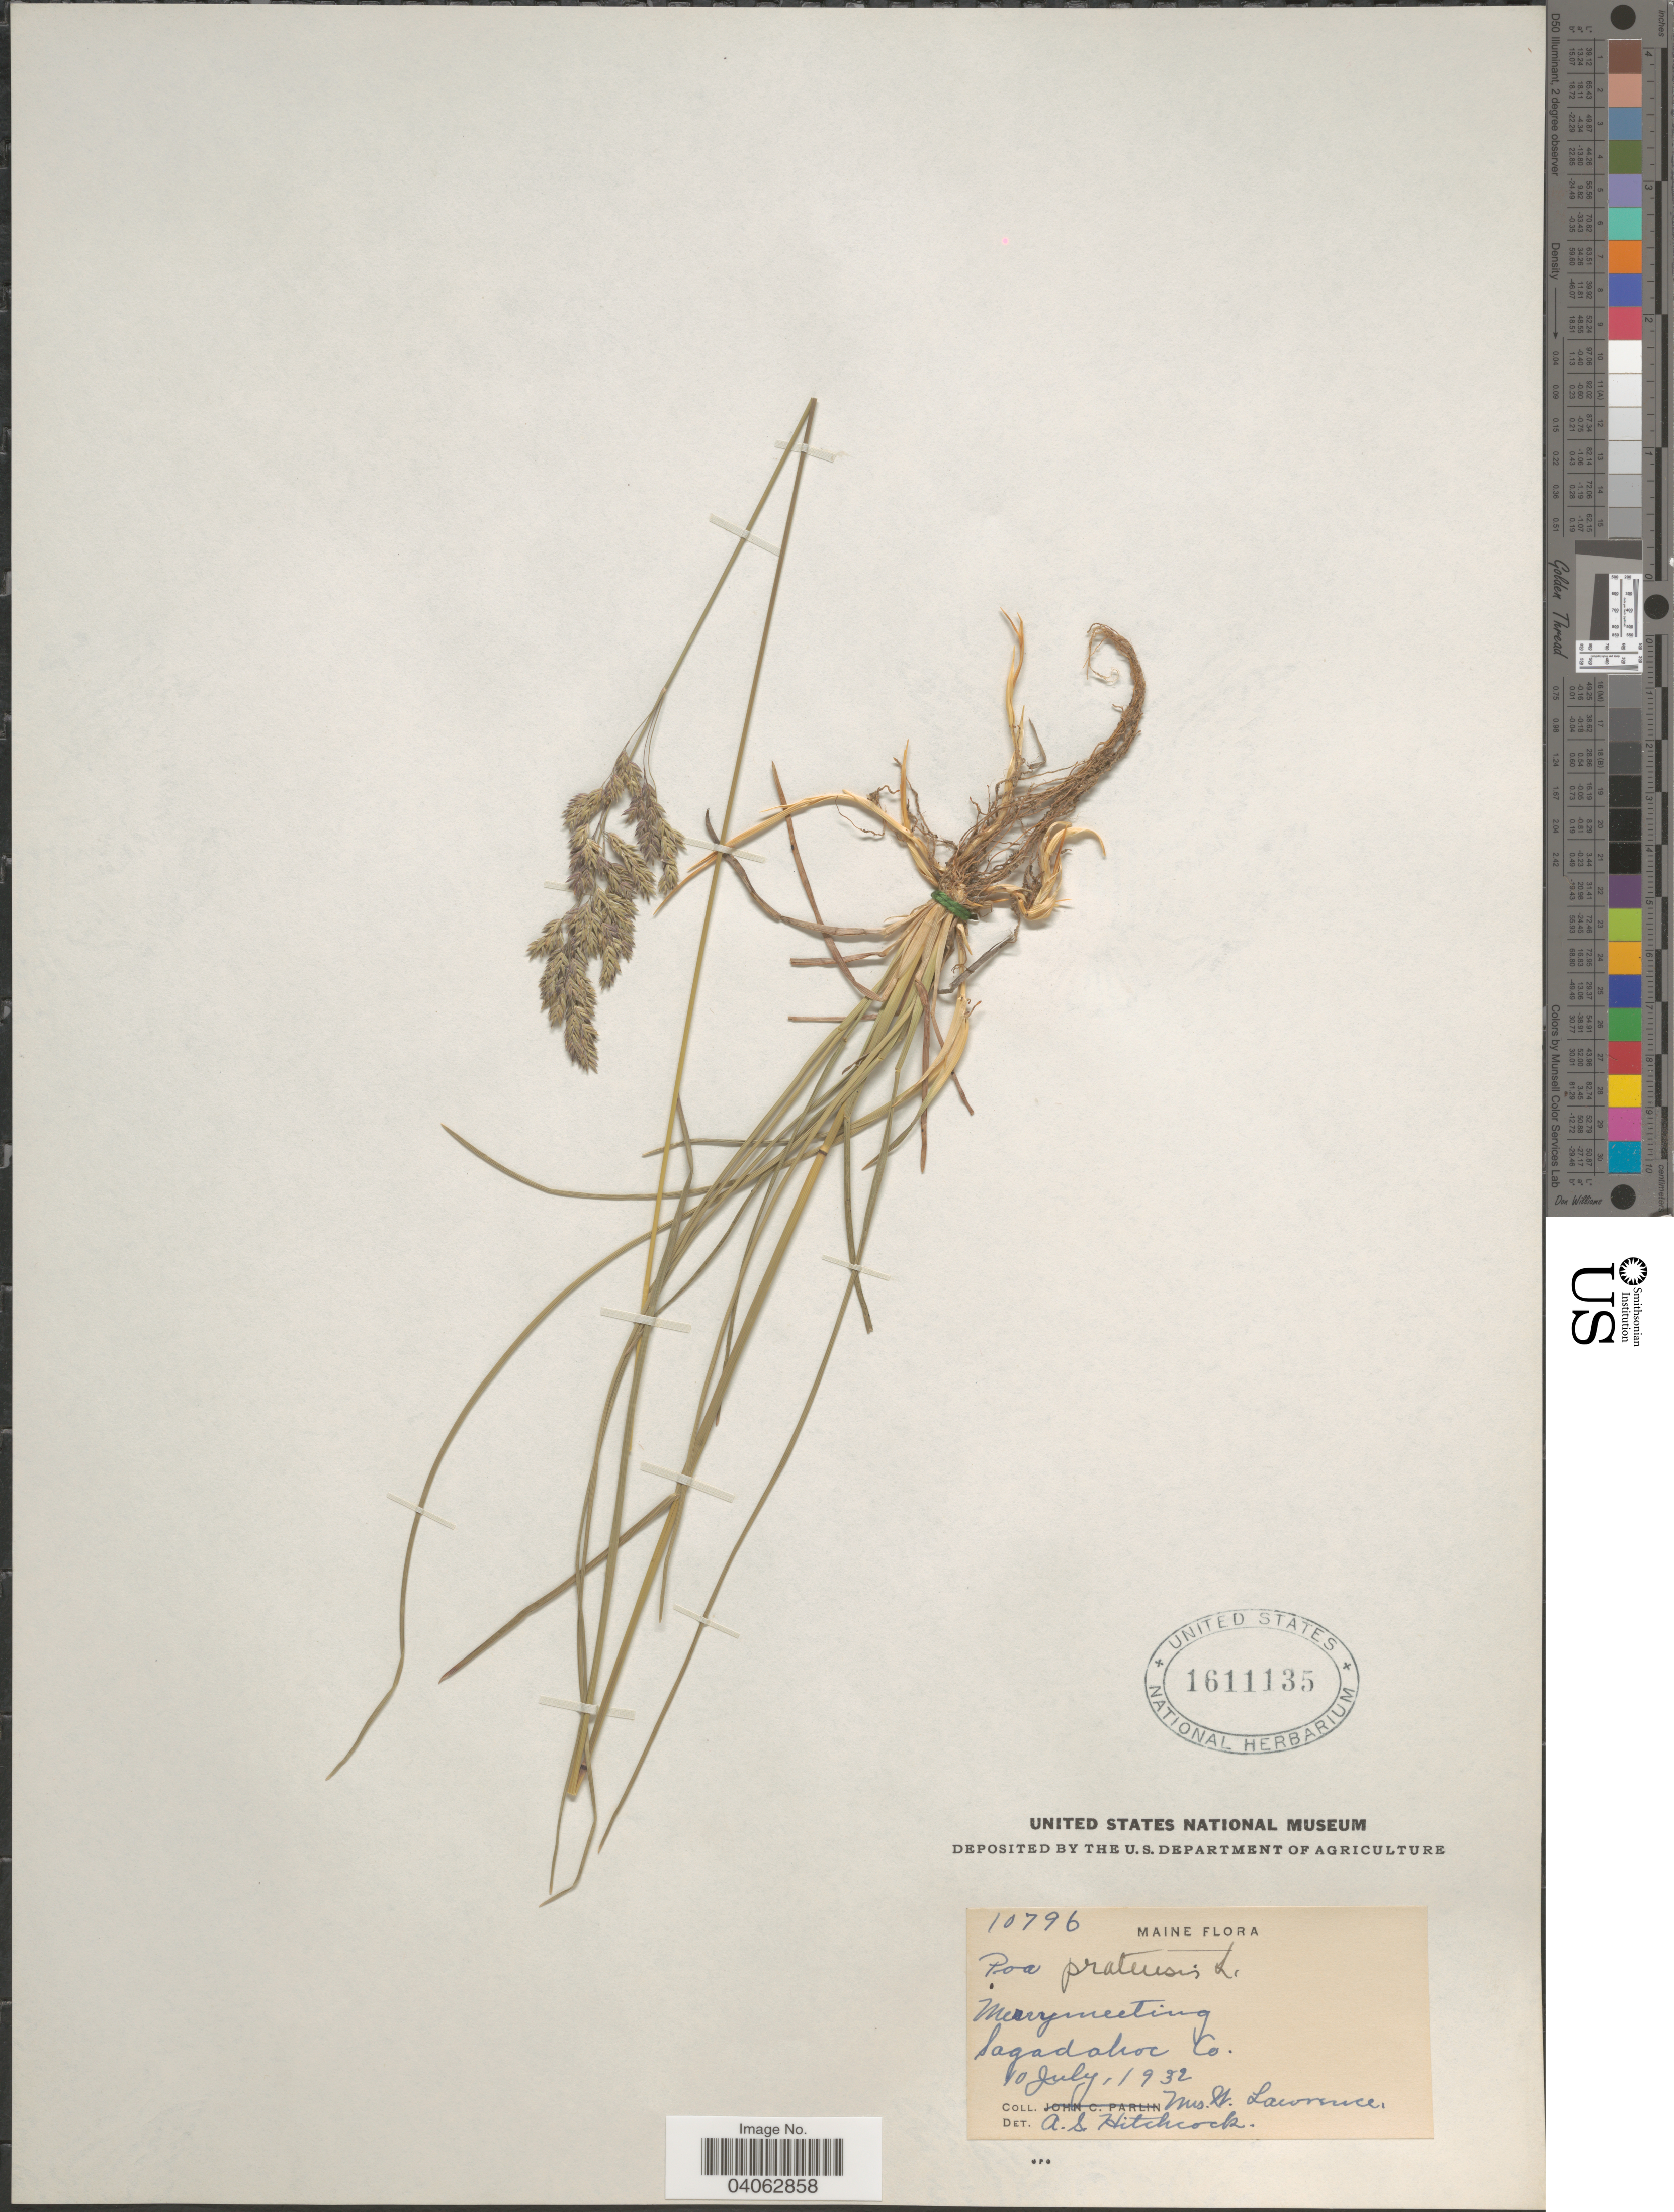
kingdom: Plantae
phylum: Tracheophyta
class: Liliopsida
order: Poales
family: Poaceae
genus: Poa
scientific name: Poa pratensis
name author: L.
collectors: W. Lawrence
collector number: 10796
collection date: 1932-07-10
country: United States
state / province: Maine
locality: Merrymeeting. Sagadahoc Co.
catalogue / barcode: US 1611135